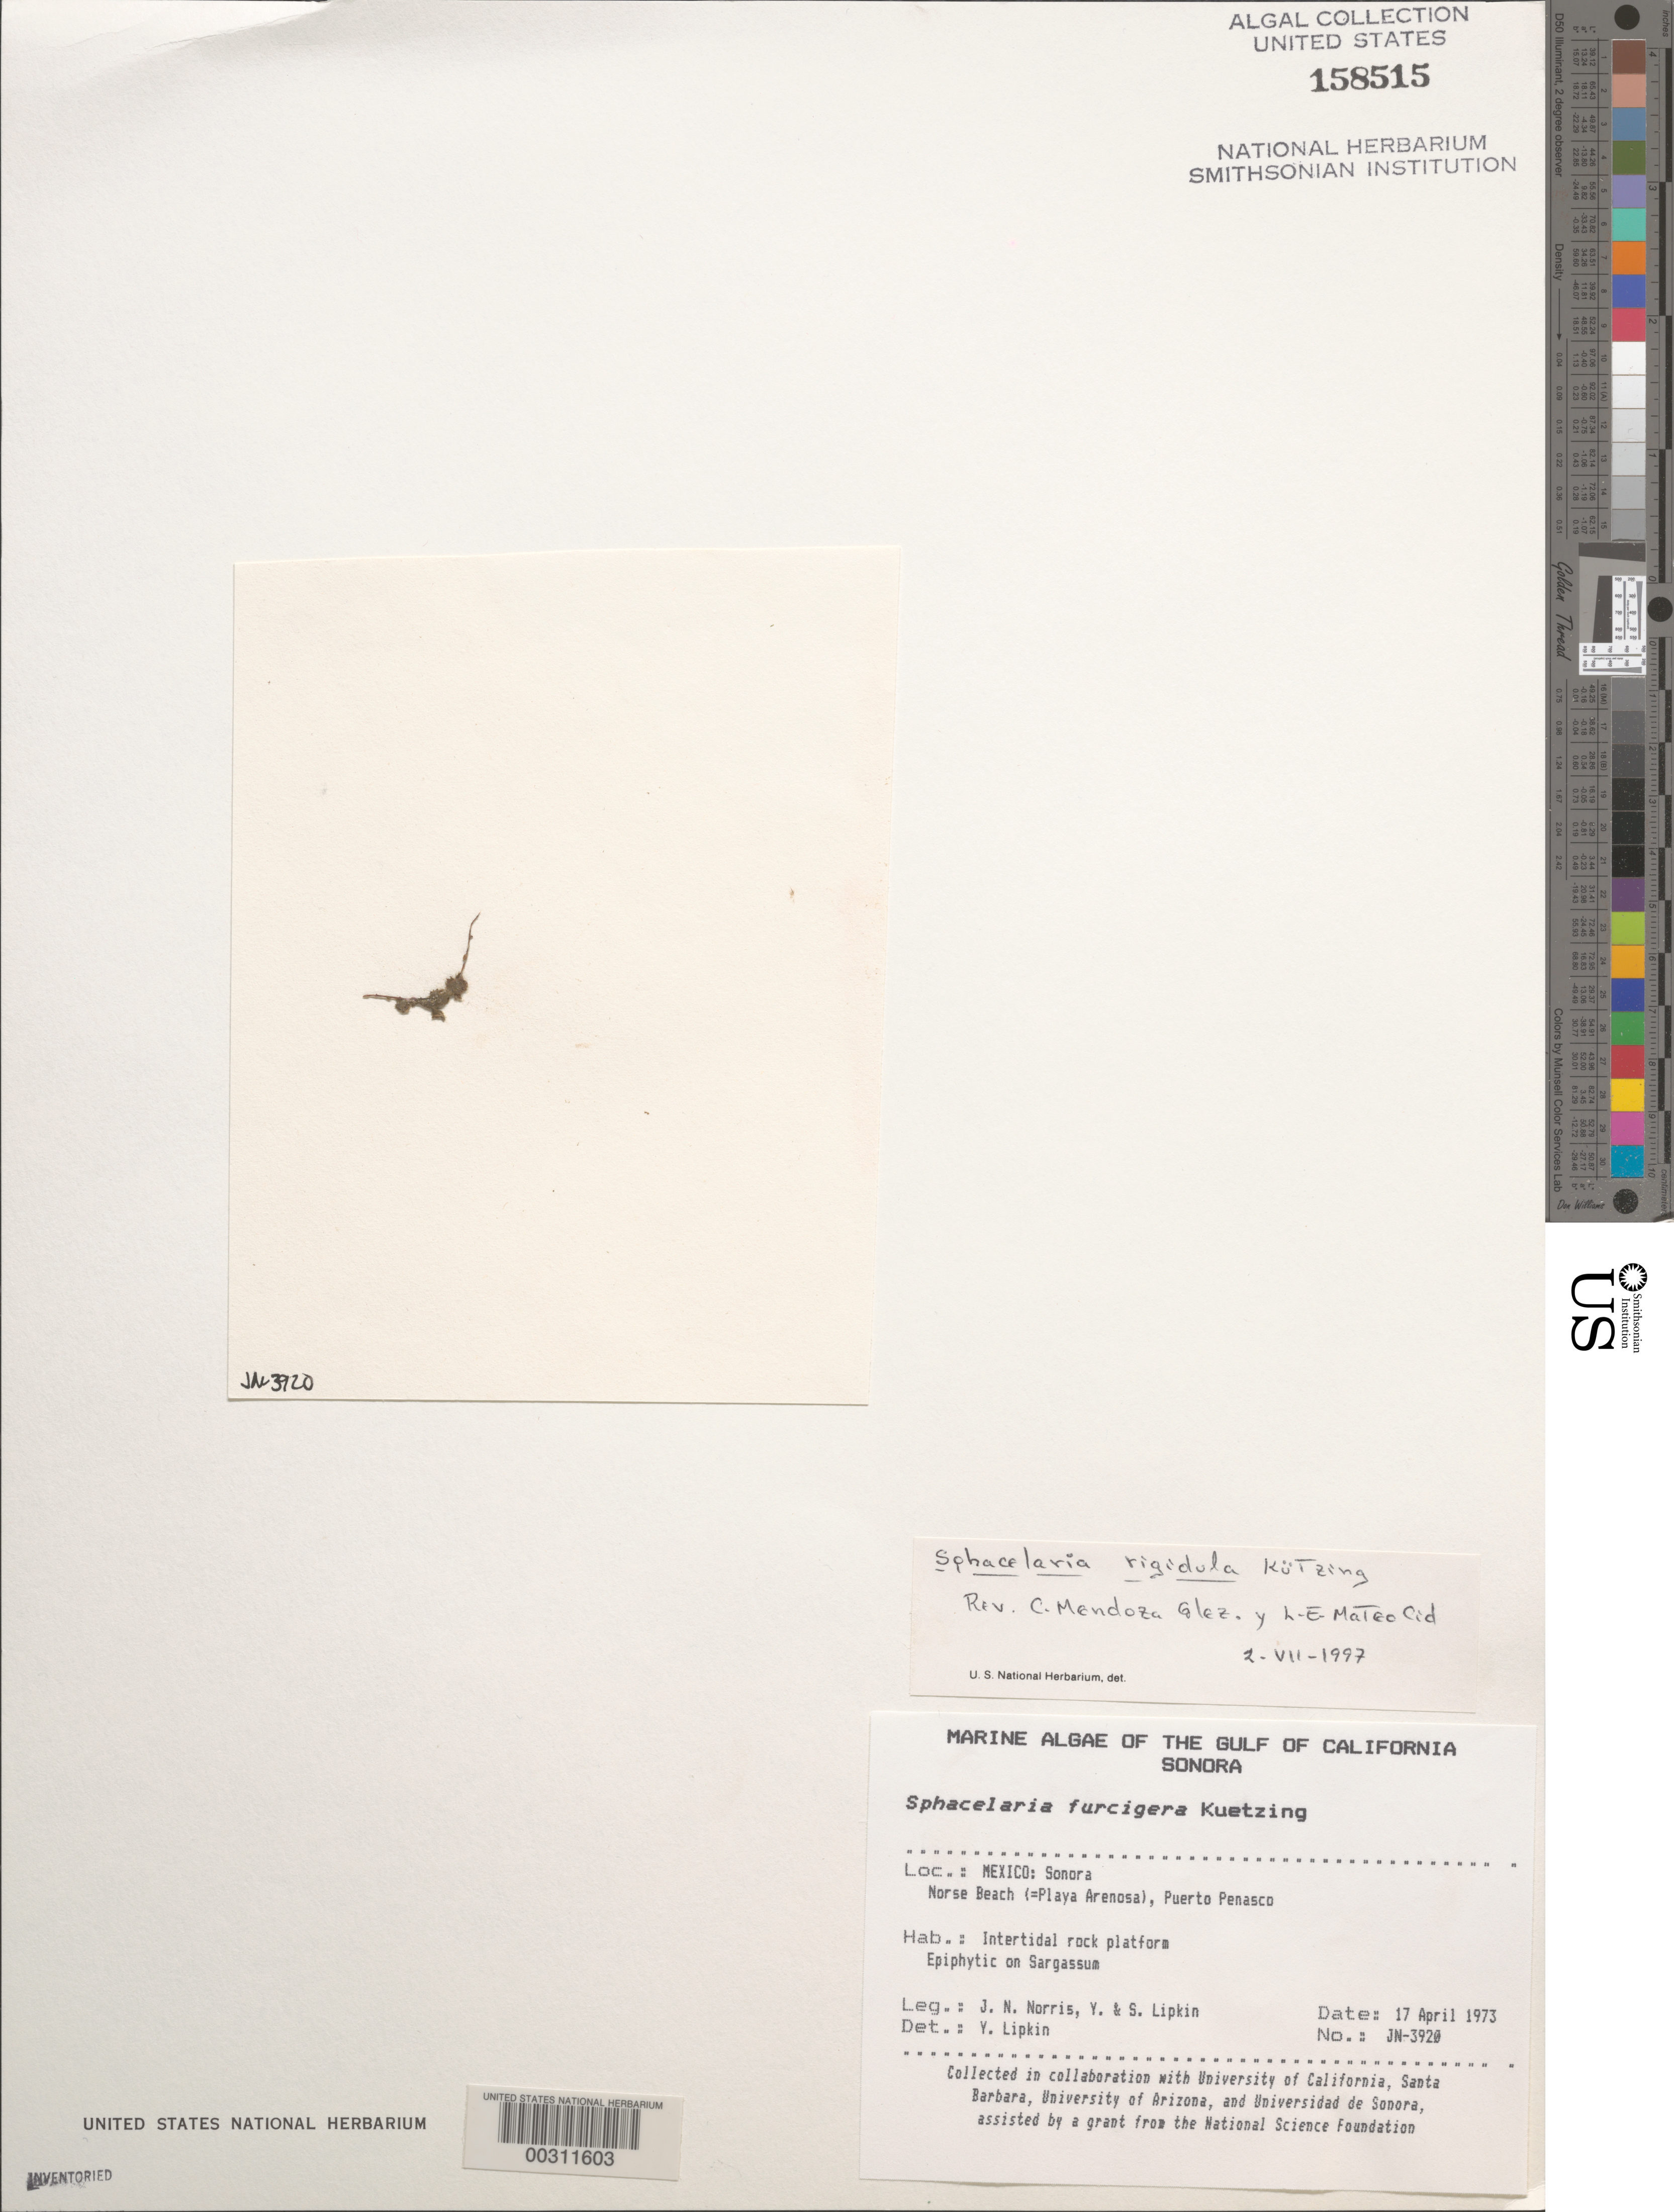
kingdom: Chromista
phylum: Ochrophyta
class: Phaeophyceae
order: Sphacelariales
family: Sphacelariaceae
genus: Sphacelaria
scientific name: Sphacelaria rigidula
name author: Kütz.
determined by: Mendoza G., C.; Mateo. Cid, L. E.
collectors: J. N. Norris, Y. Lipkin & S. Lipkin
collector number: JN-3920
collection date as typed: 17 Apr 1973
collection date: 1973-04-17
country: Mexico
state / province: Sonora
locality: Playa Arenosa, Puerto Penasco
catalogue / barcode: US 158515